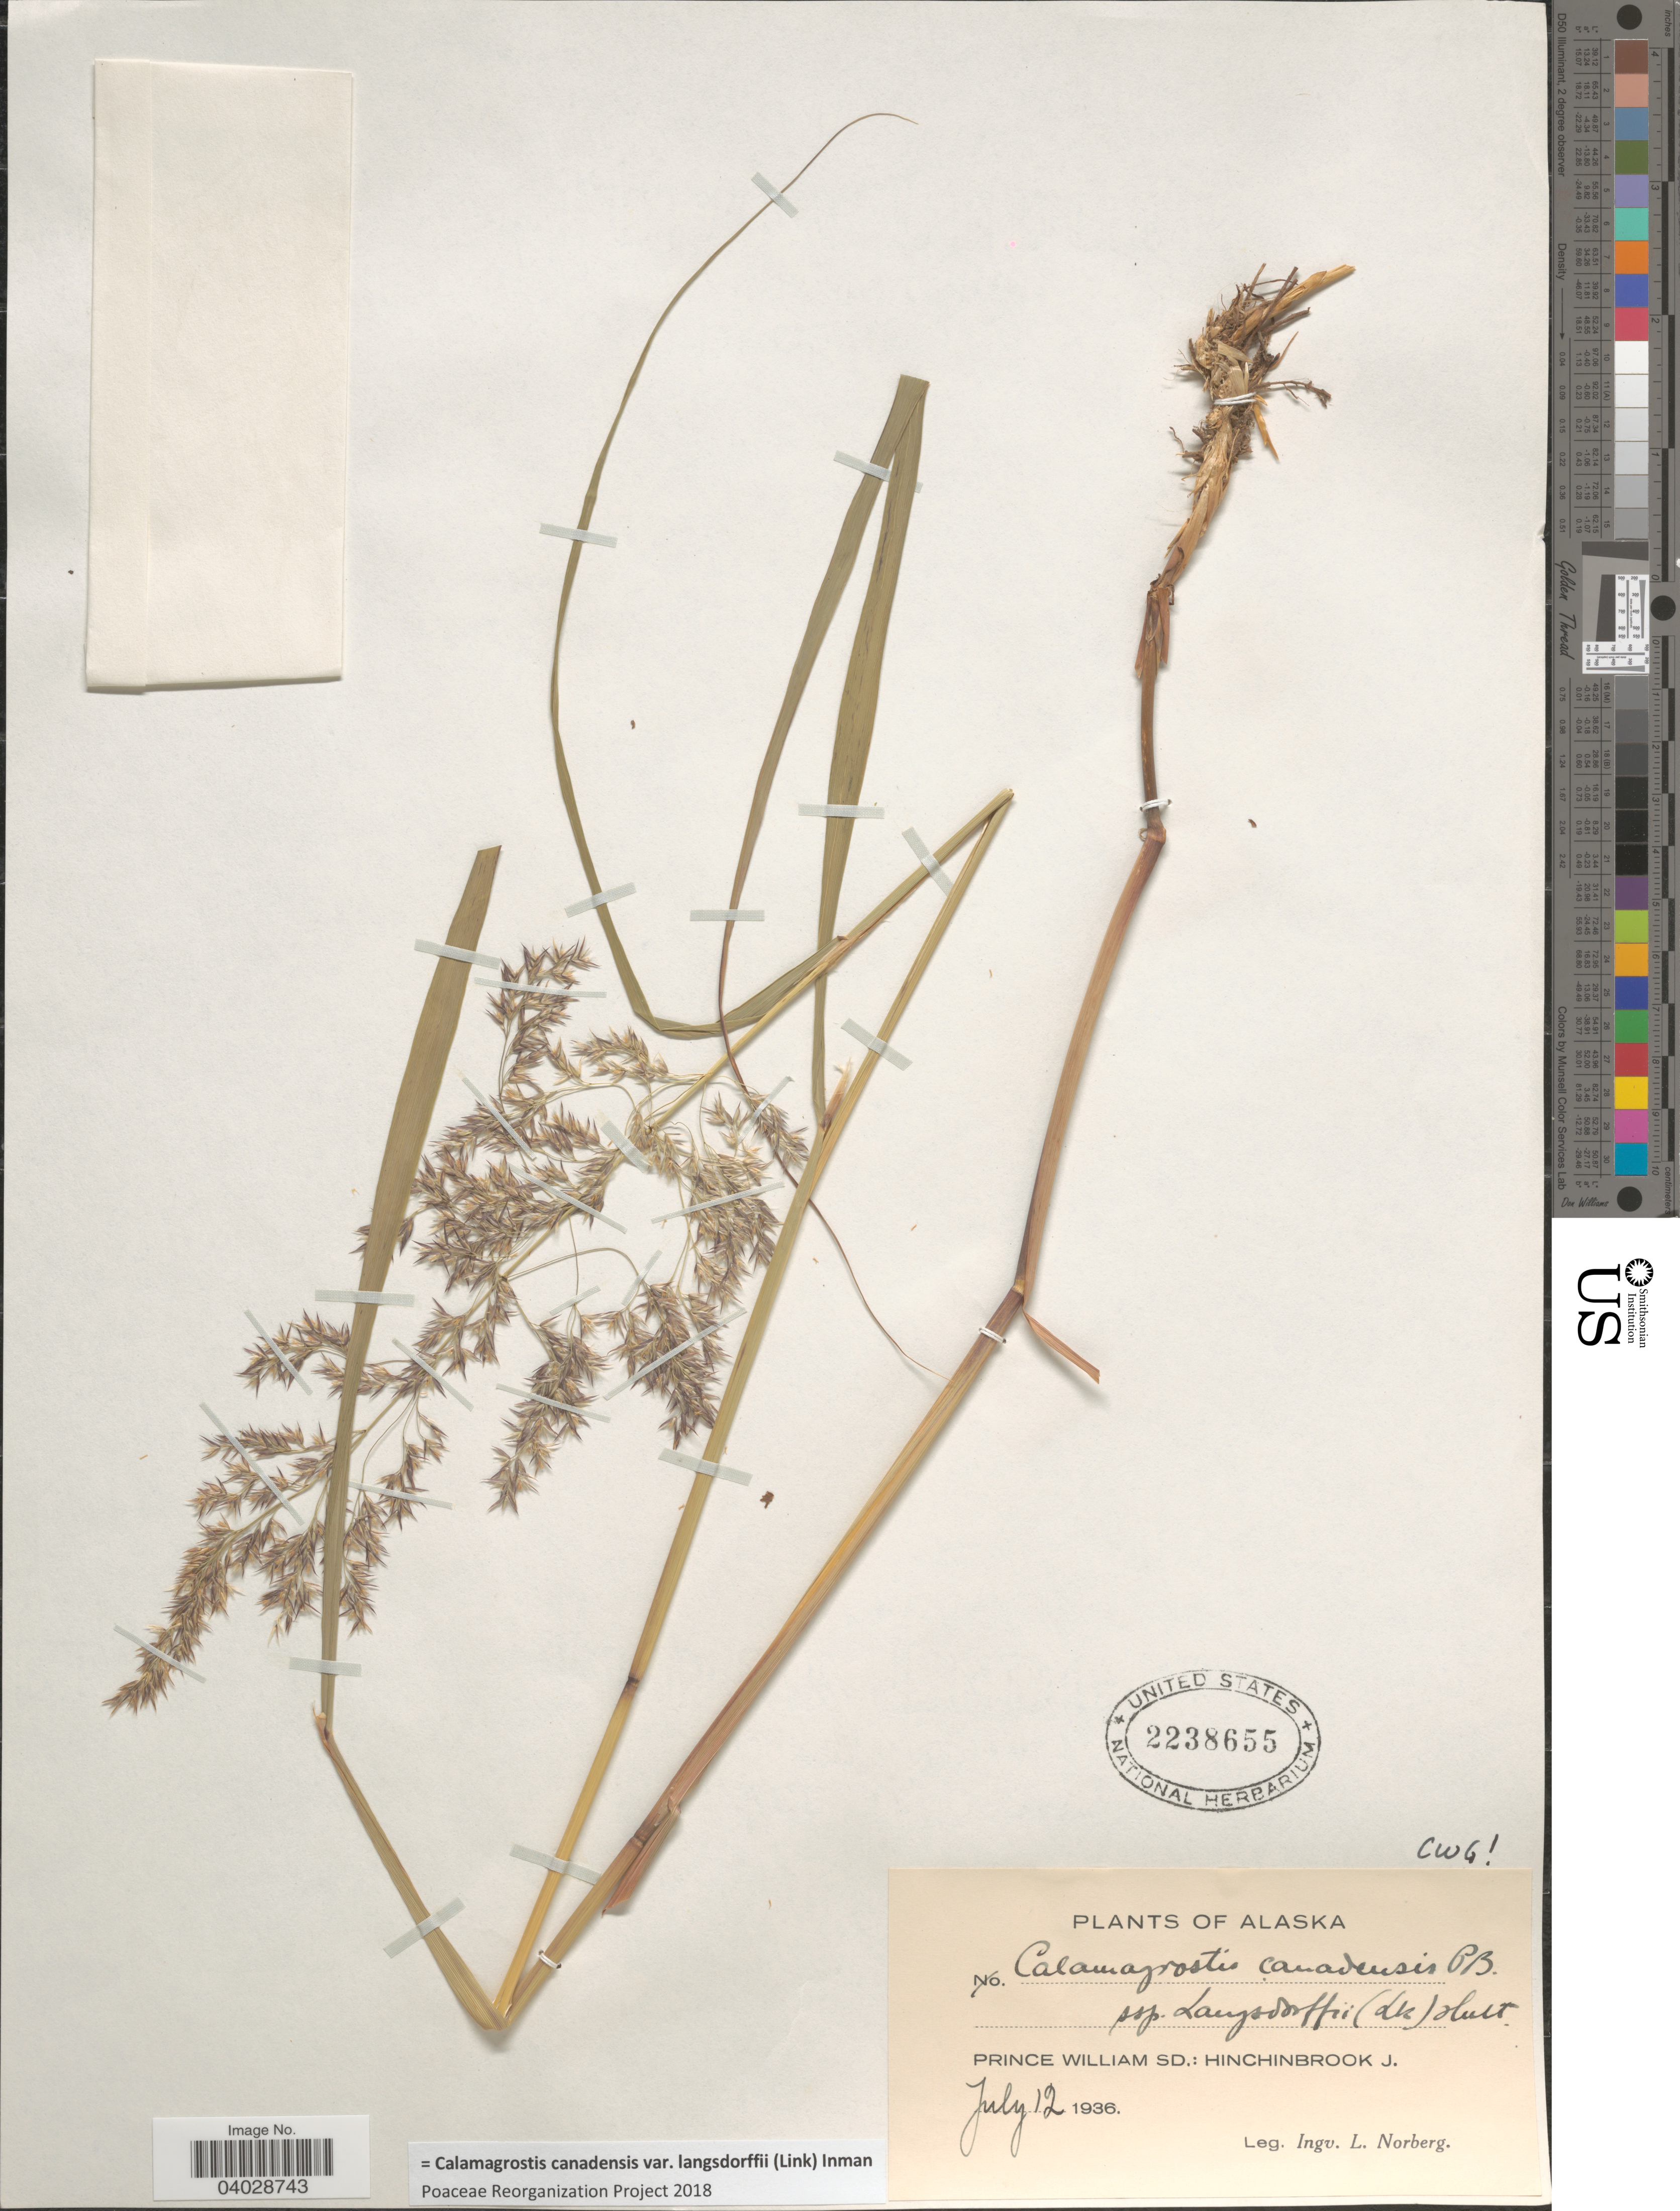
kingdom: Plantae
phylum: Tracheophyta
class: Liliopsida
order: Poales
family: Poaceae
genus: Calamagrostis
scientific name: Calamagrostis canadensis var. langsdorffii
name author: (Link) Inman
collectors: I. Norberg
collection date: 1936-07-12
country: United States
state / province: Alaska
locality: Prince William SD.: Hinchinbrook J.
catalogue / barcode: US 238655